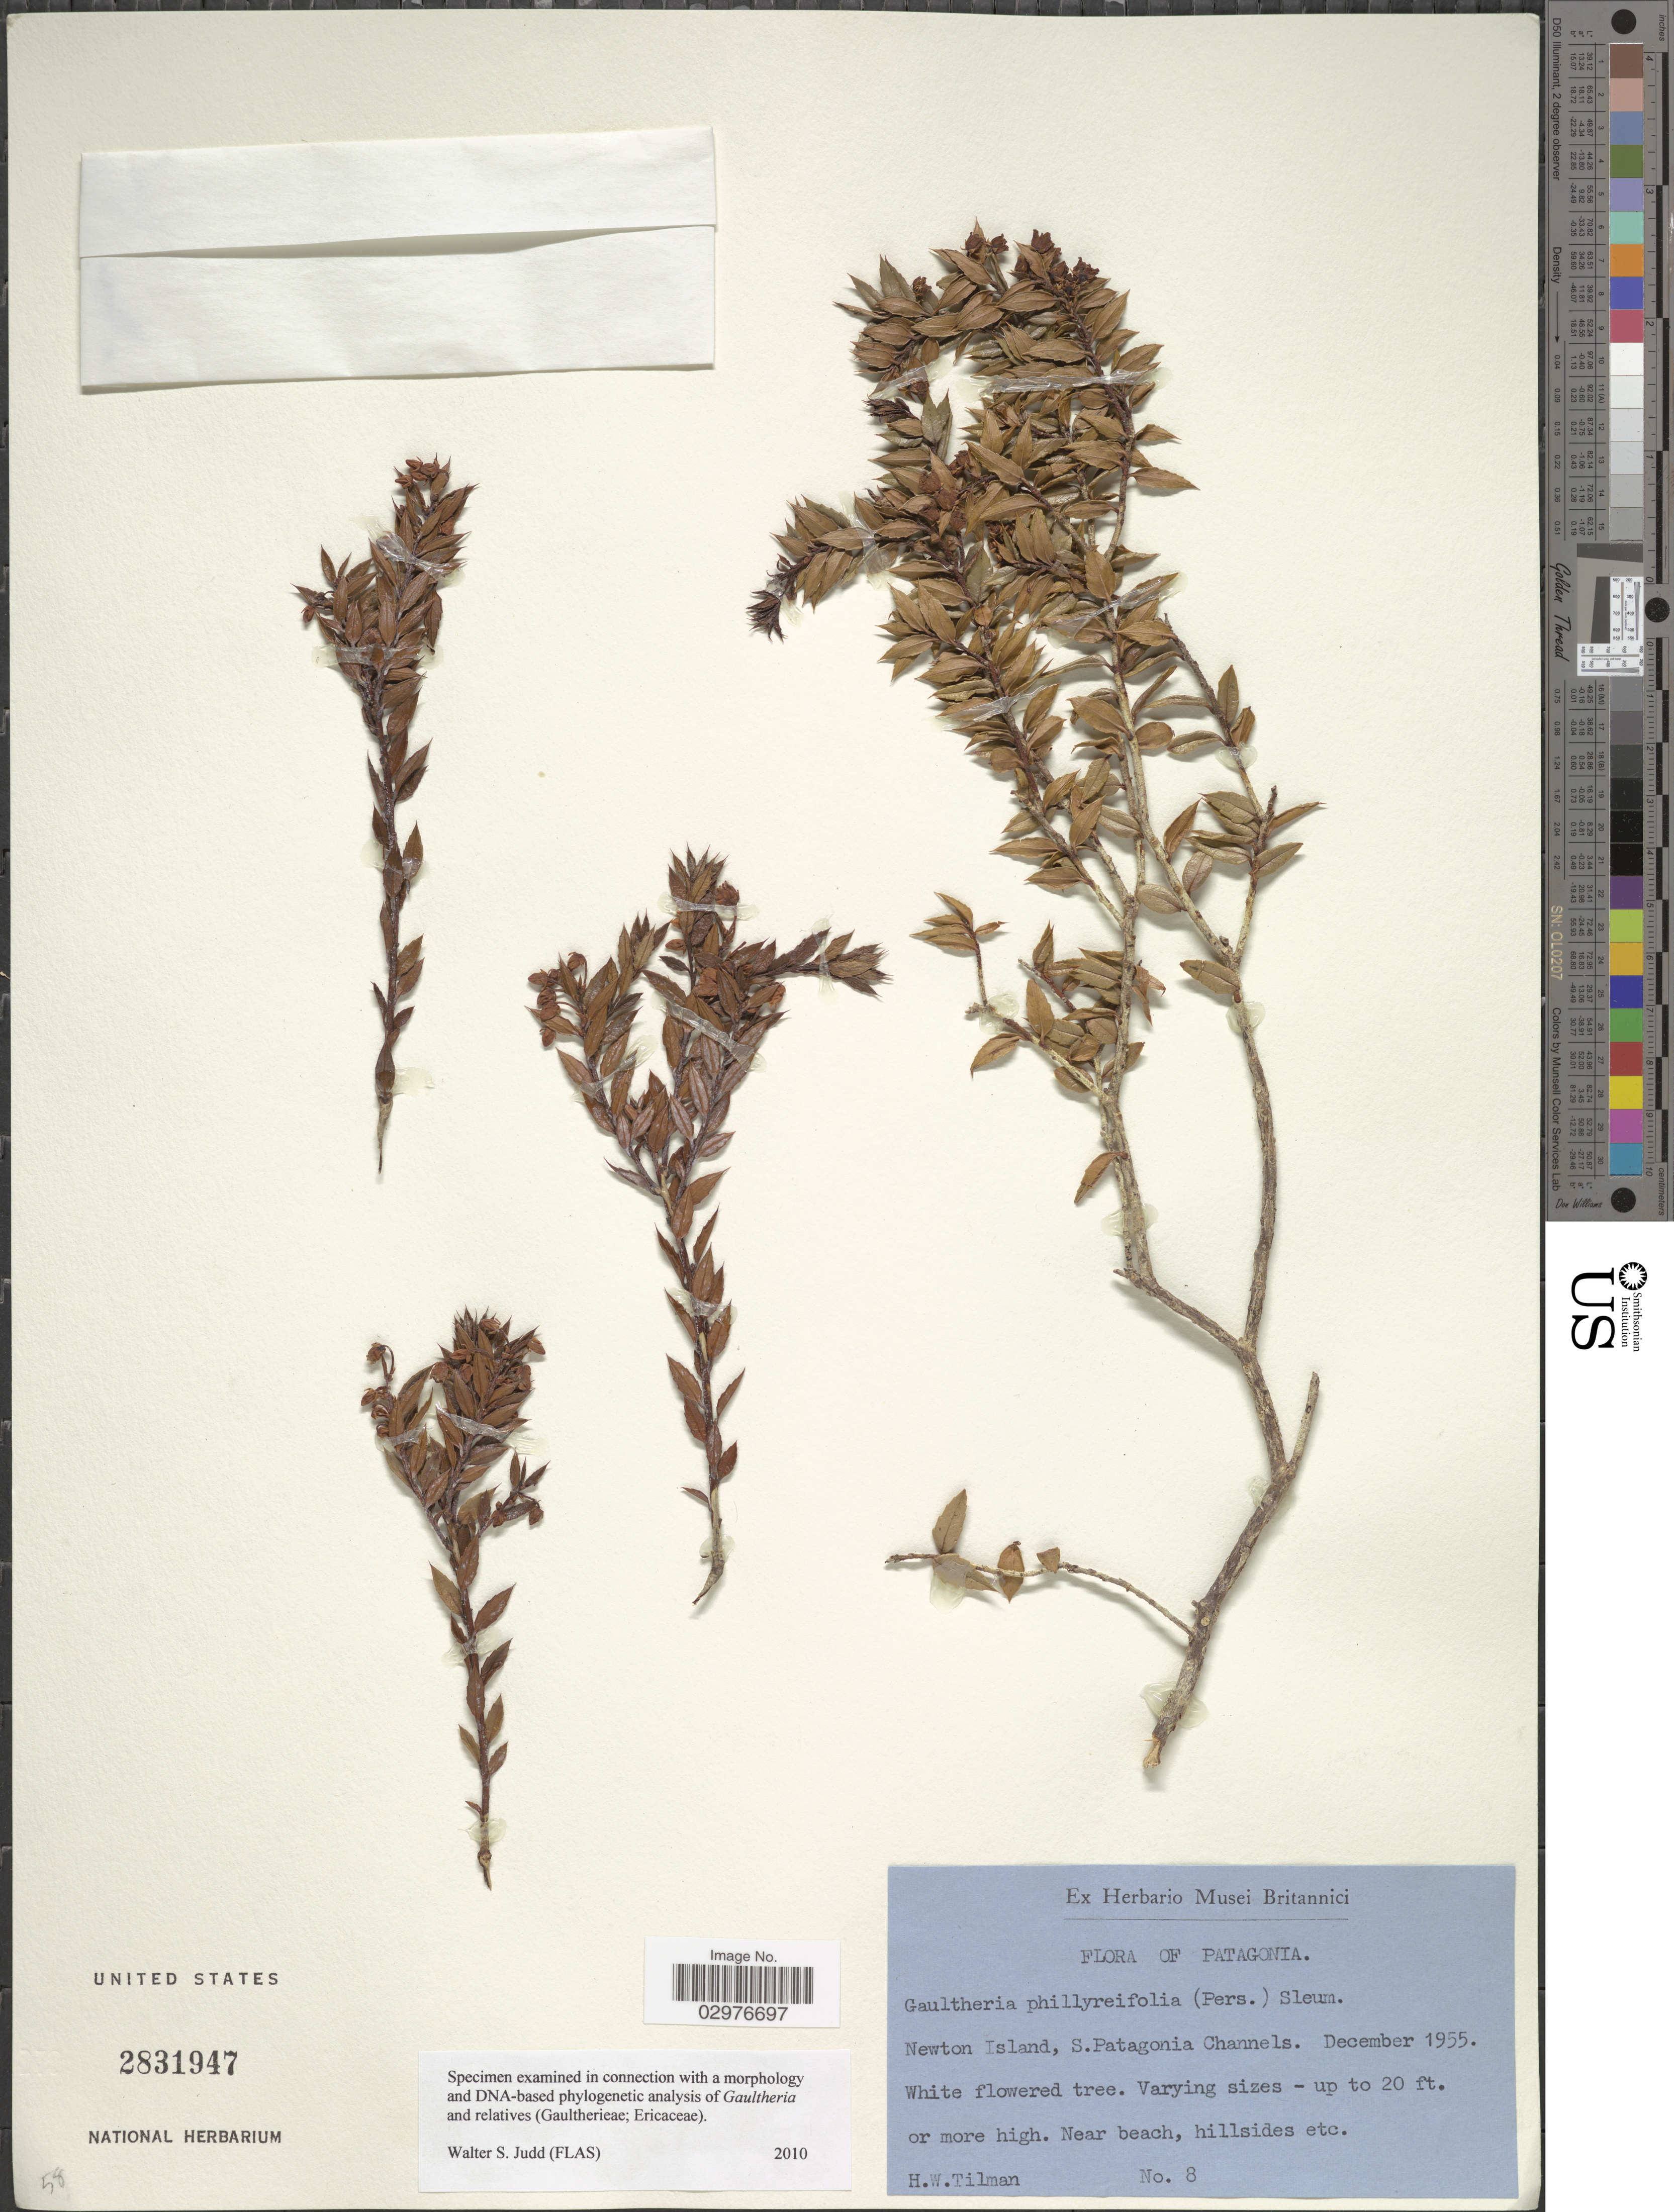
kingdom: Plantae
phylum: Tracheophyta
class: Magnoliopsida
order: Ericales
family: Ericaceae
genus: Gaultheria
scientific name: Gaultheria phillyreifolia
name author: (Pers.) Sleumer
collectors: H. Tilman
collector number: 8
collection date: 1955-12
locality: Patagonia. Newton Island, S. Patagonia Channels.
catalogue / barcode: US 2831947